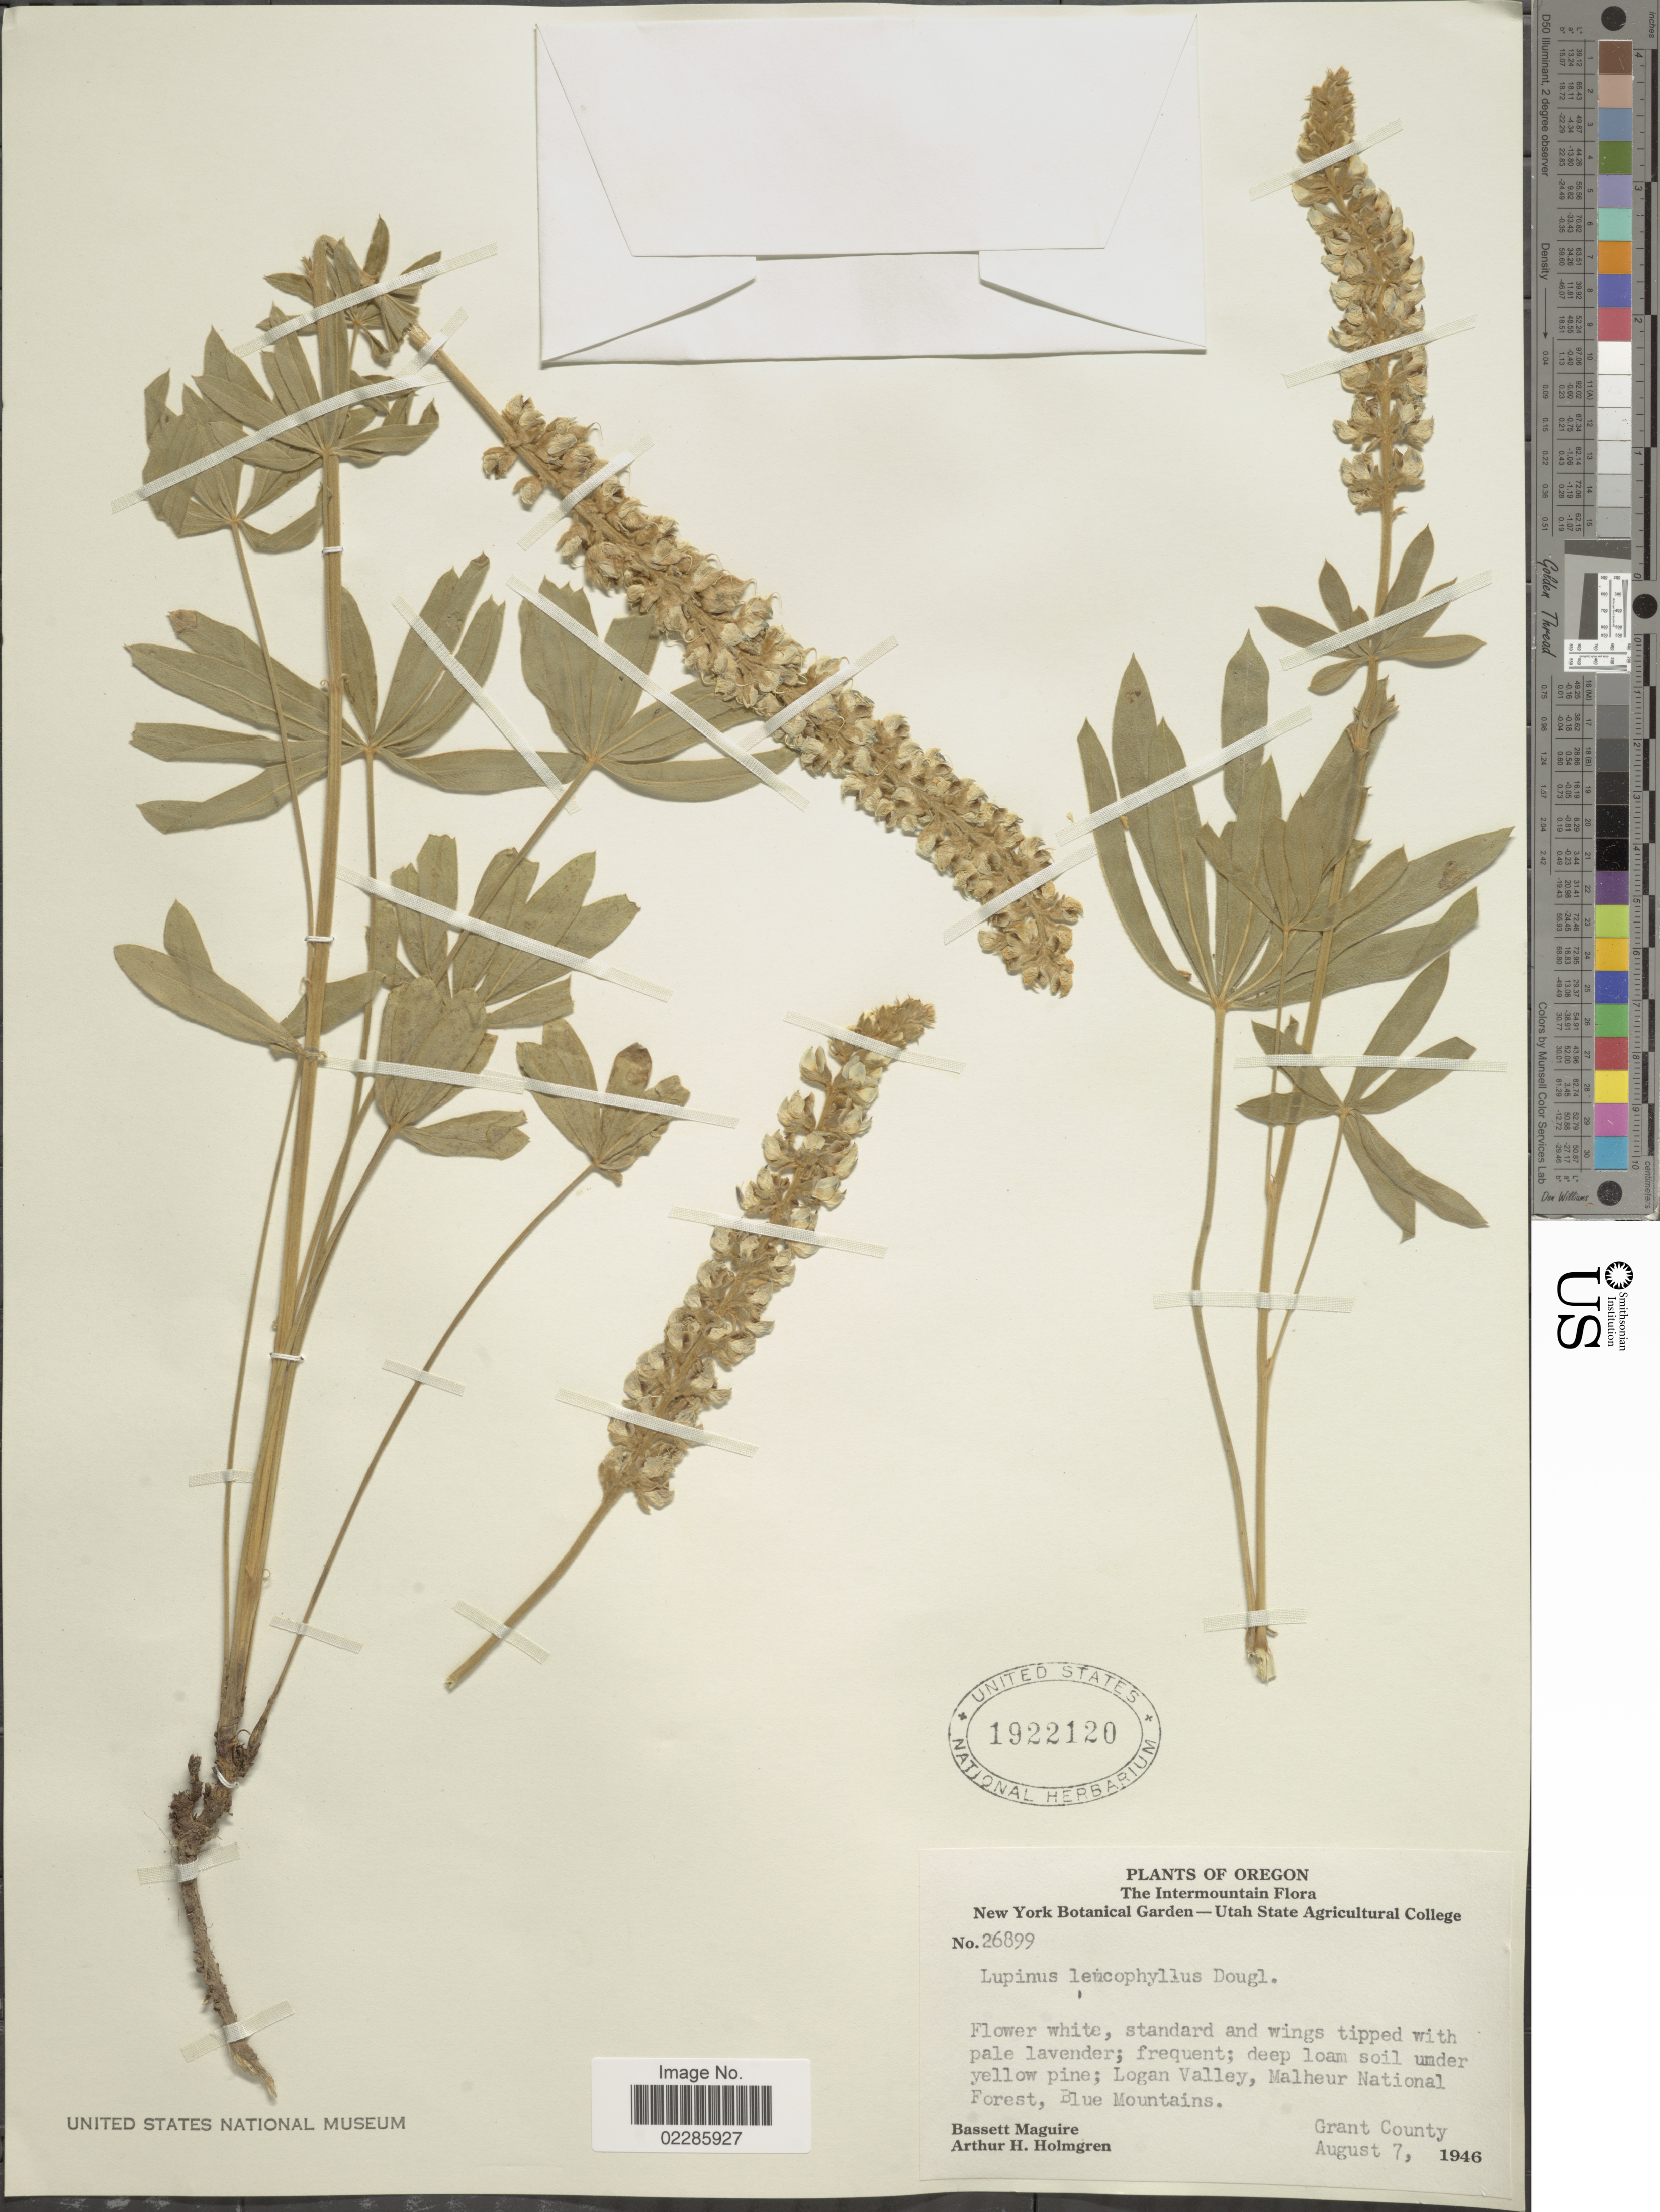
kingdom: Plantae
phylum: Tracheophyta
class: Magnoliopsida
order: Fabales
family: Fabaceae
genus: Lupinus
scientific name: Lupinus leucophyllus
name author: Douglas ex Lindl.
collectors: B. Maguire & A. H. Holmgren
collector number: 26899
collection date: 1946-08-07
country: United States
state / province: Oregon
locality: The Intermountain, Logan Valley, Malheur National Forest, Blue Mountains, Grant County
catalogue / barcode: US 1922120